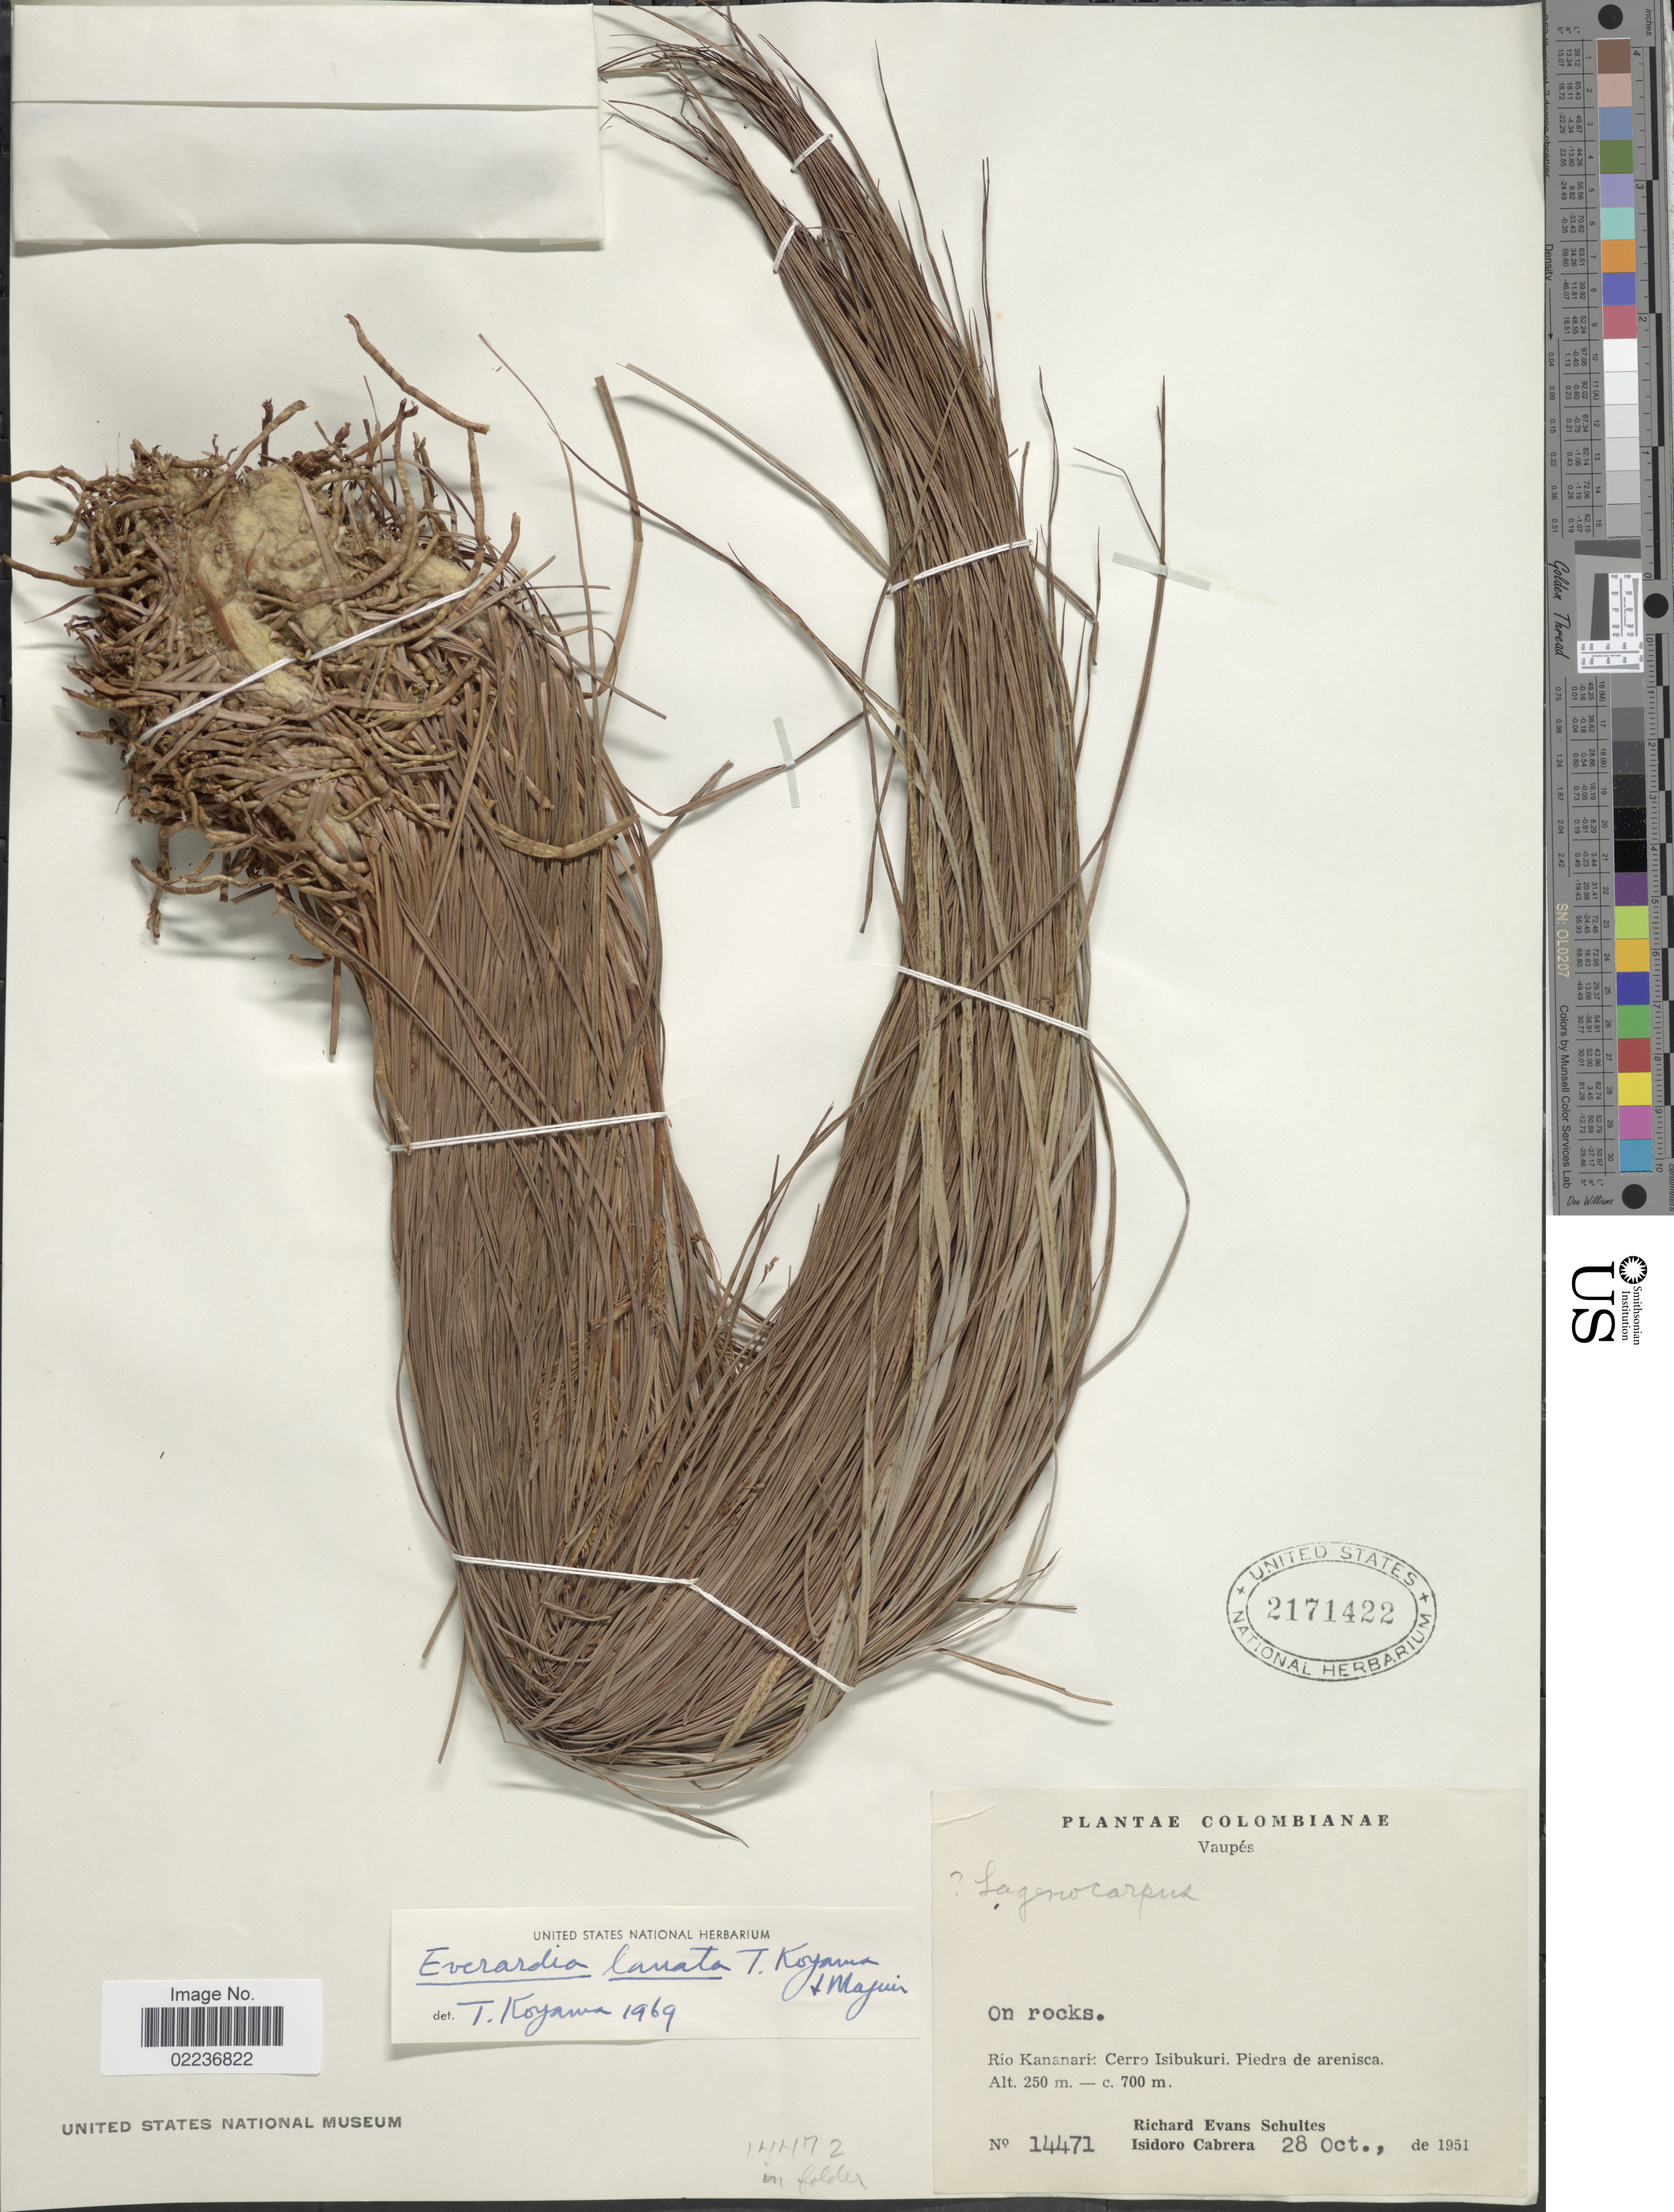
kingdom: Plantae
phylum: Tracheophyta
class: Liliopsida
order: Poales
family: Cyperaceae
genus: Lagenocarpus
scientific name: Lagenocarpus lanatus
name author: (T. Koyama & Maguire) T. Koyama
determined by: Strong, Mark T., (BOT), Smithsonian Institution - National Museum of Natural History (UNITED STATES)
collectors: R. E. Schultes & I. Cabrera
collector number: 14471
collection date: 1951-10-28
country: Colombia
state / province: Vaupés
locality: On rocks, Rio Kananari: Cerro Isibukuri, Piedra de arenisca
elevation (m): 250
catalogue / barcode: US 2171422